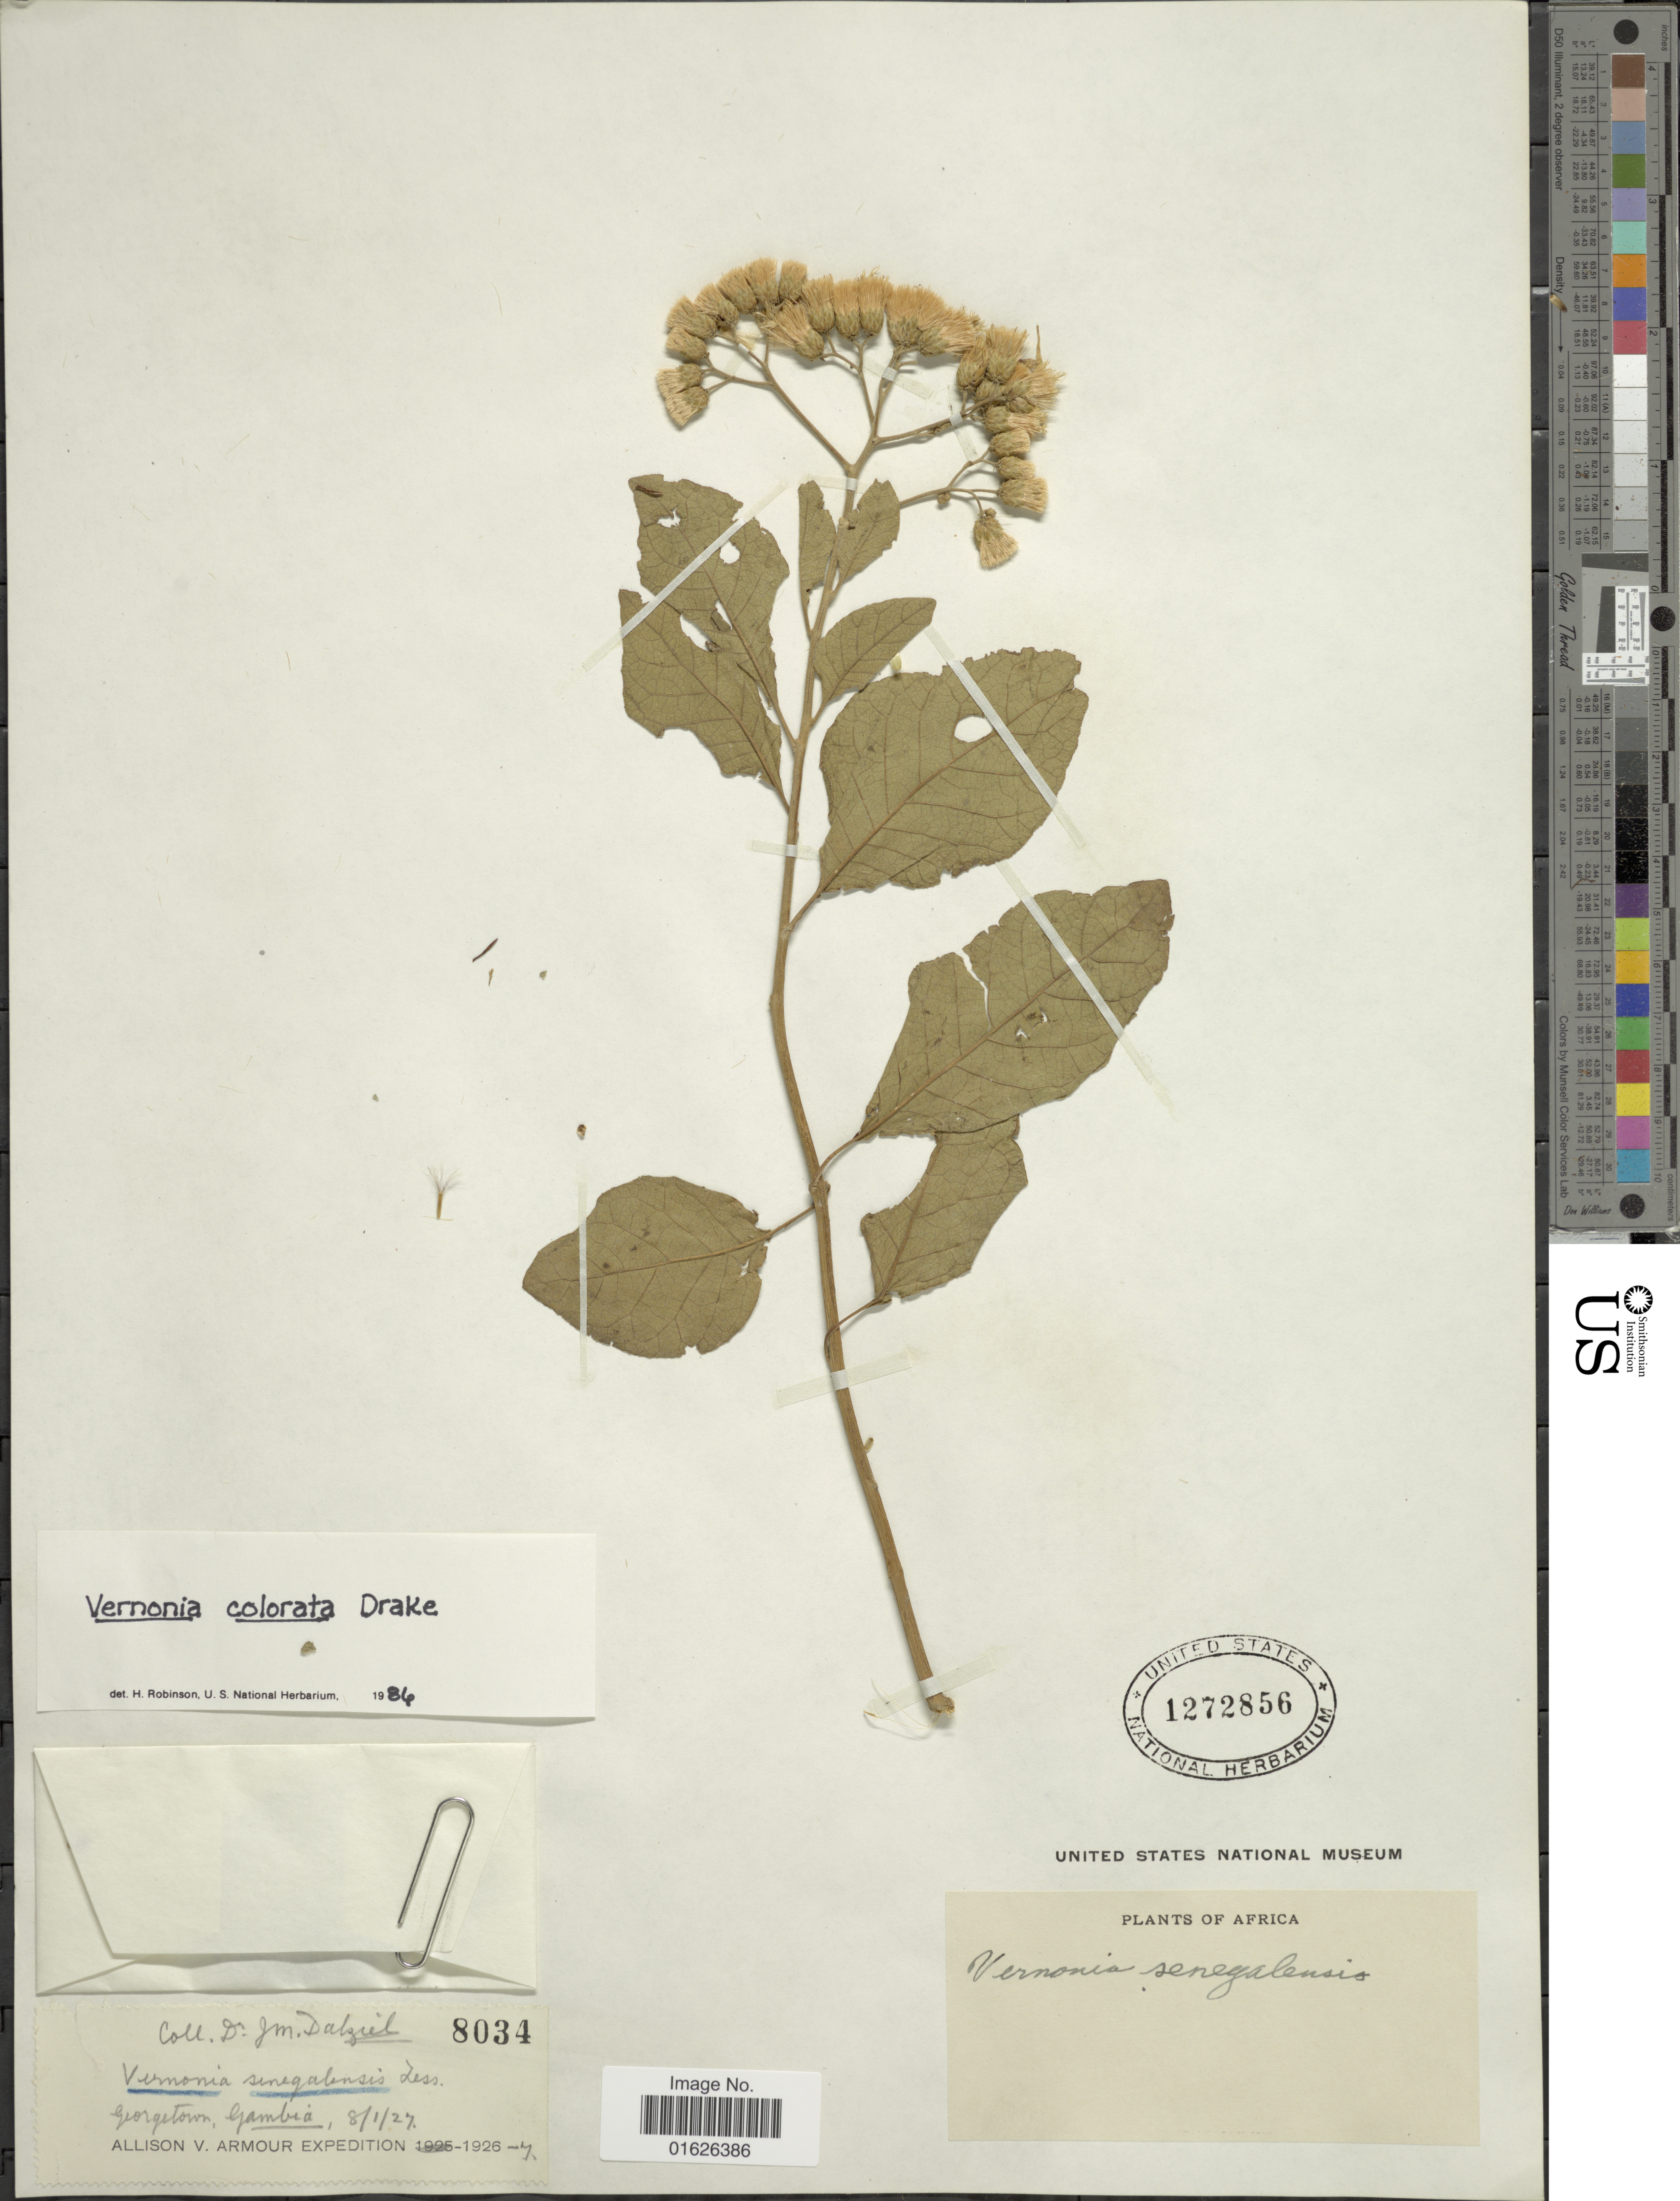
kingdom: Plantae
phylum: Tracheophyta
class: Magnoliopsida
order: Asterales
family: Asteraceae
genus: Gymnanthemum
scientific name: Gymnanthemum coloratum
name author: (Willd.) H. Rob. & B. Kahn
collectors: J. Dalziel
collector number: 8034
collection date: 1927-08-01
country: Gambia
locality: Georgetown.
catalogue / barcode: US 1272856